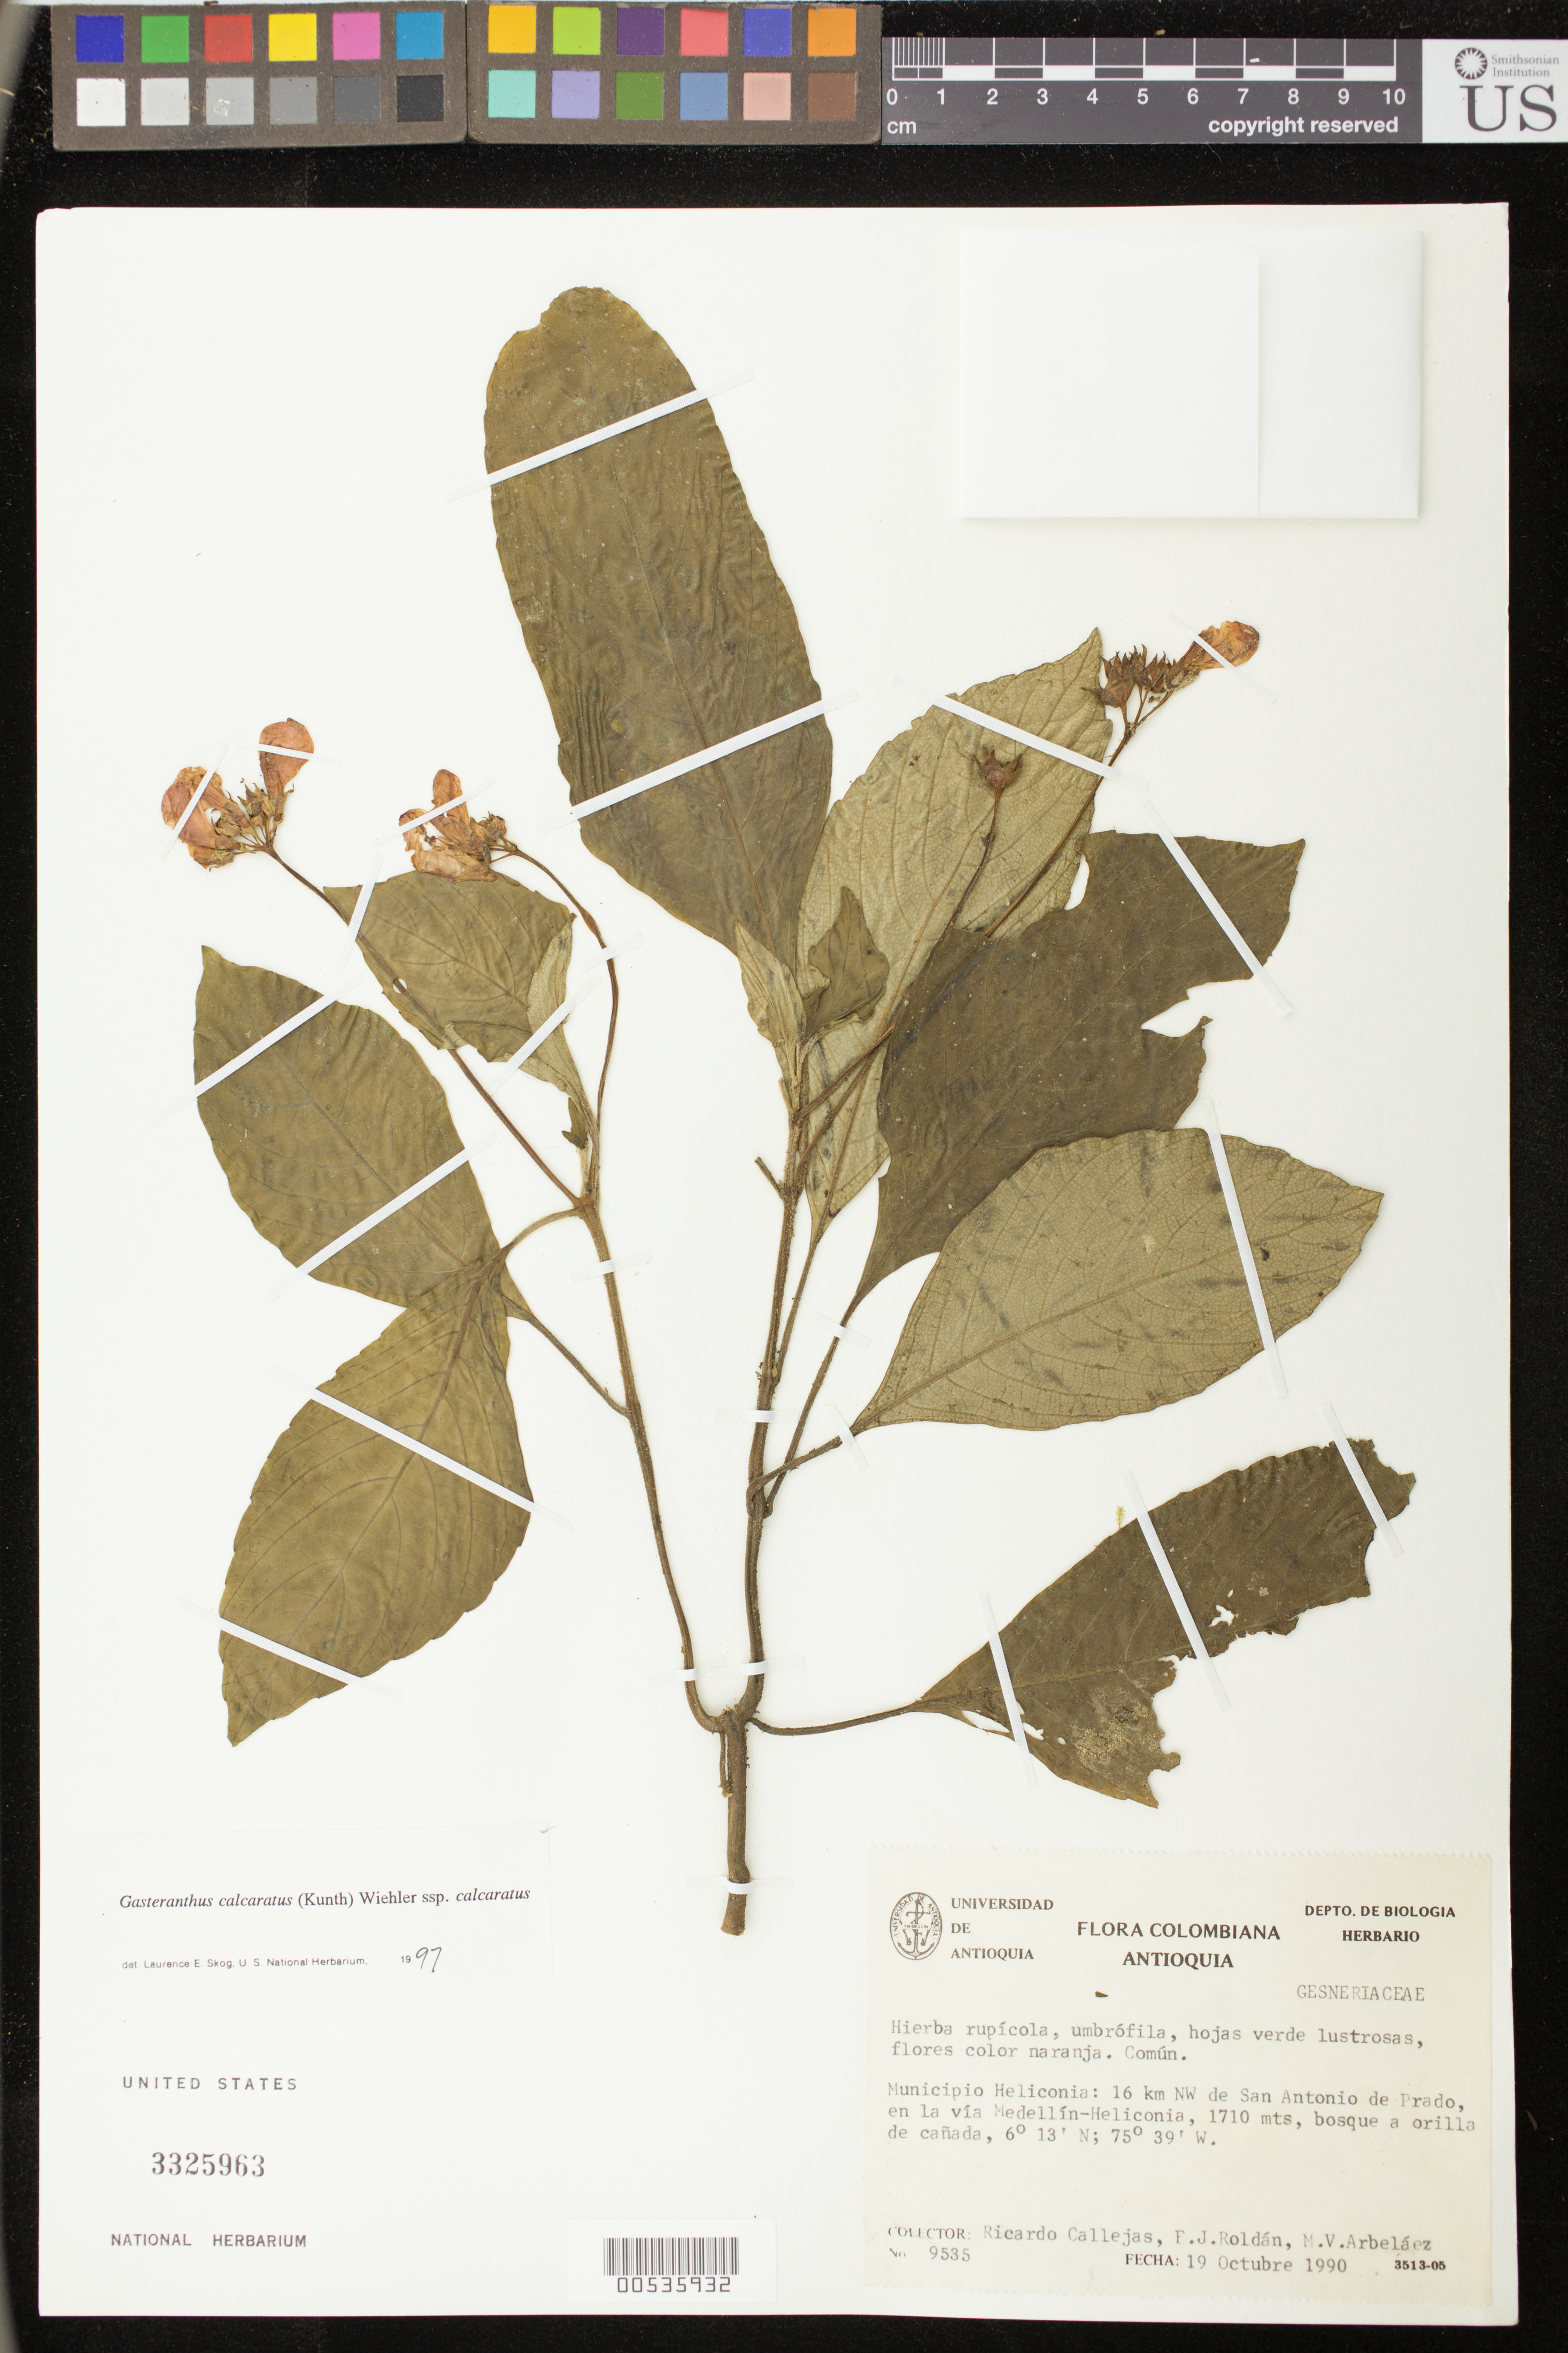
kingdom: Plantae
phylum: Tracheophyta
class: Magnoliopsida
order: Lamiales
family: Gesneriaceae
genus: Gasteranthus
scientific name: Gasteranthus calcaratus subsp. calcaratus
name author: (Kunth) Wiehler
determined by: Skog, Laurence E.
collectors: R. Callejas, F. J. Roldán & M. Arbelaez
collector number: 9535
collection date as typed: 19 Oct 1990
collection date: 1990-10-19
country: Colombia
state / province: Antioquia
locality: Mpio. Heliconia: 16 km NW de San Antonio de Prado, en la vía Medellín - Heliconia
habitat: Bosque a orilla de cañada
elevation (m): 1710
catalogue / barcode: US 3325963